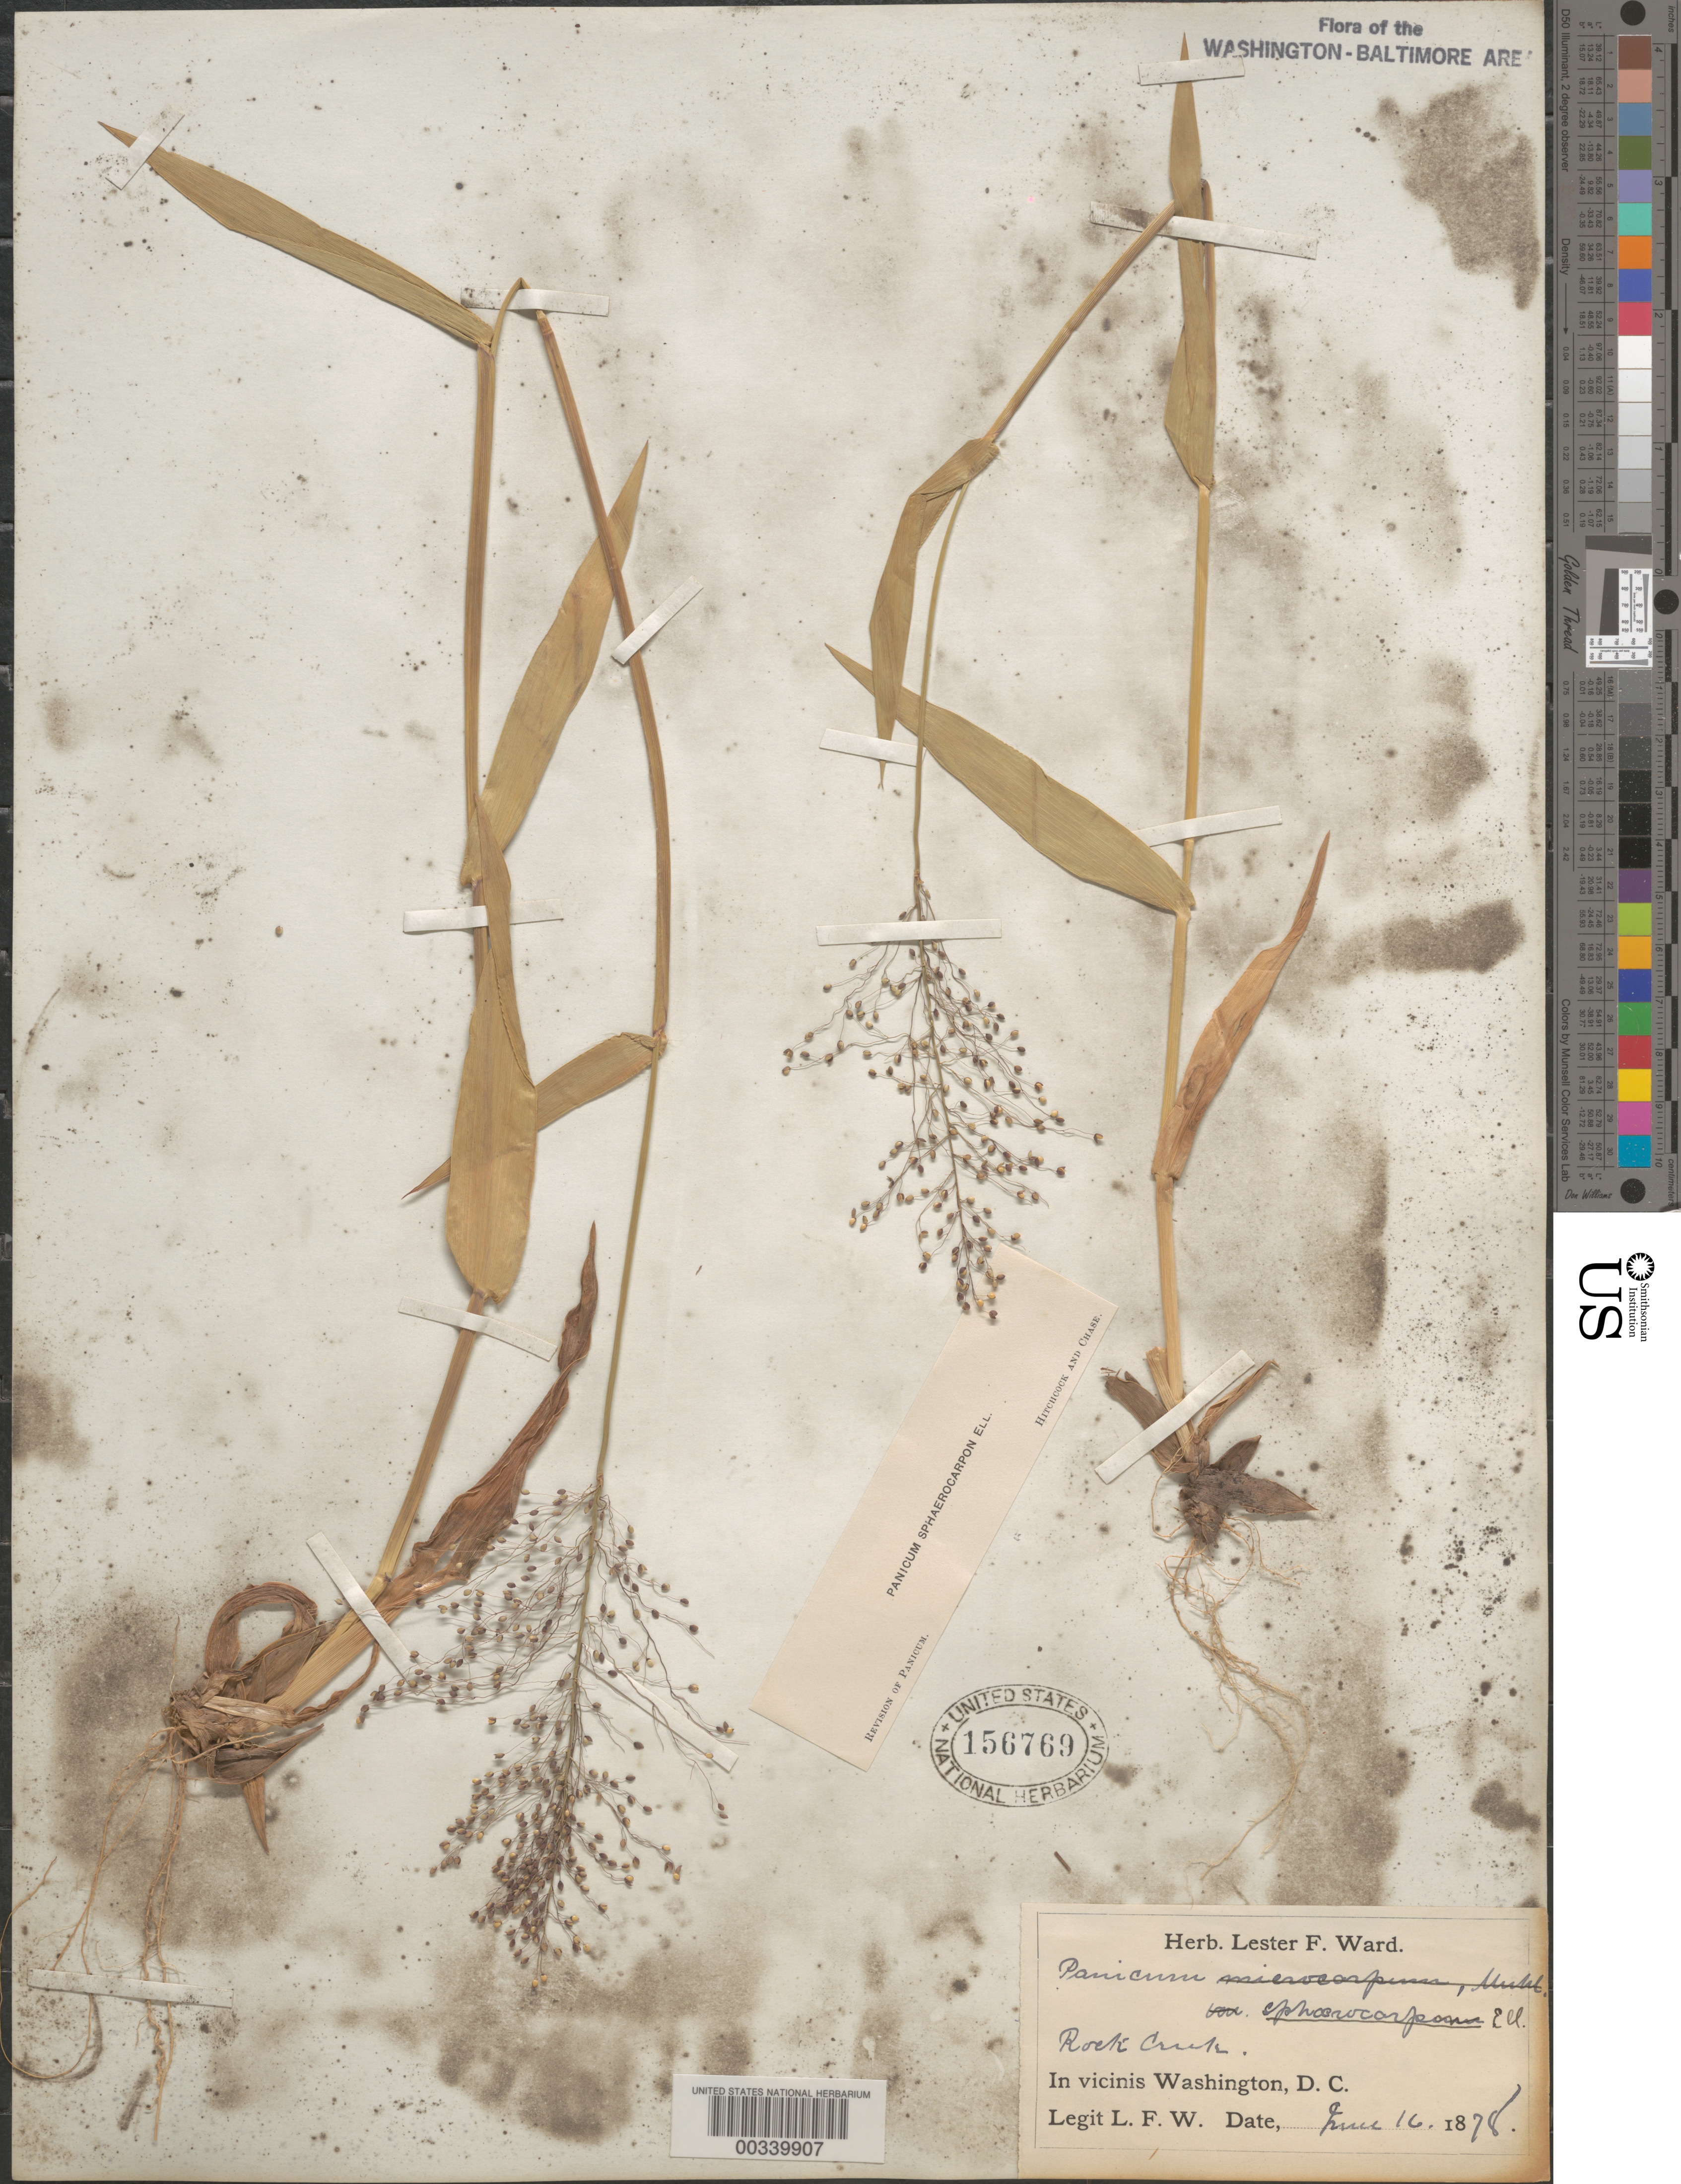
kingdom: Plantae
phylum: Tracheophyta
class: Liliopsida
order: Poales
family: Poaceae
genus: Dichanthelium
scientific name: Dichanthelium sphaerocarpon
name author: (Elliott) Gould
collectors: L. F. Ward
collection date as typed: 16 Jun 1878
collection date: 1878-06-16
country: United States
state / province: Maryland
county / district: Montgomery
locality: Rock Creek Park and Vicinity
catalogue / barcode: US 156769